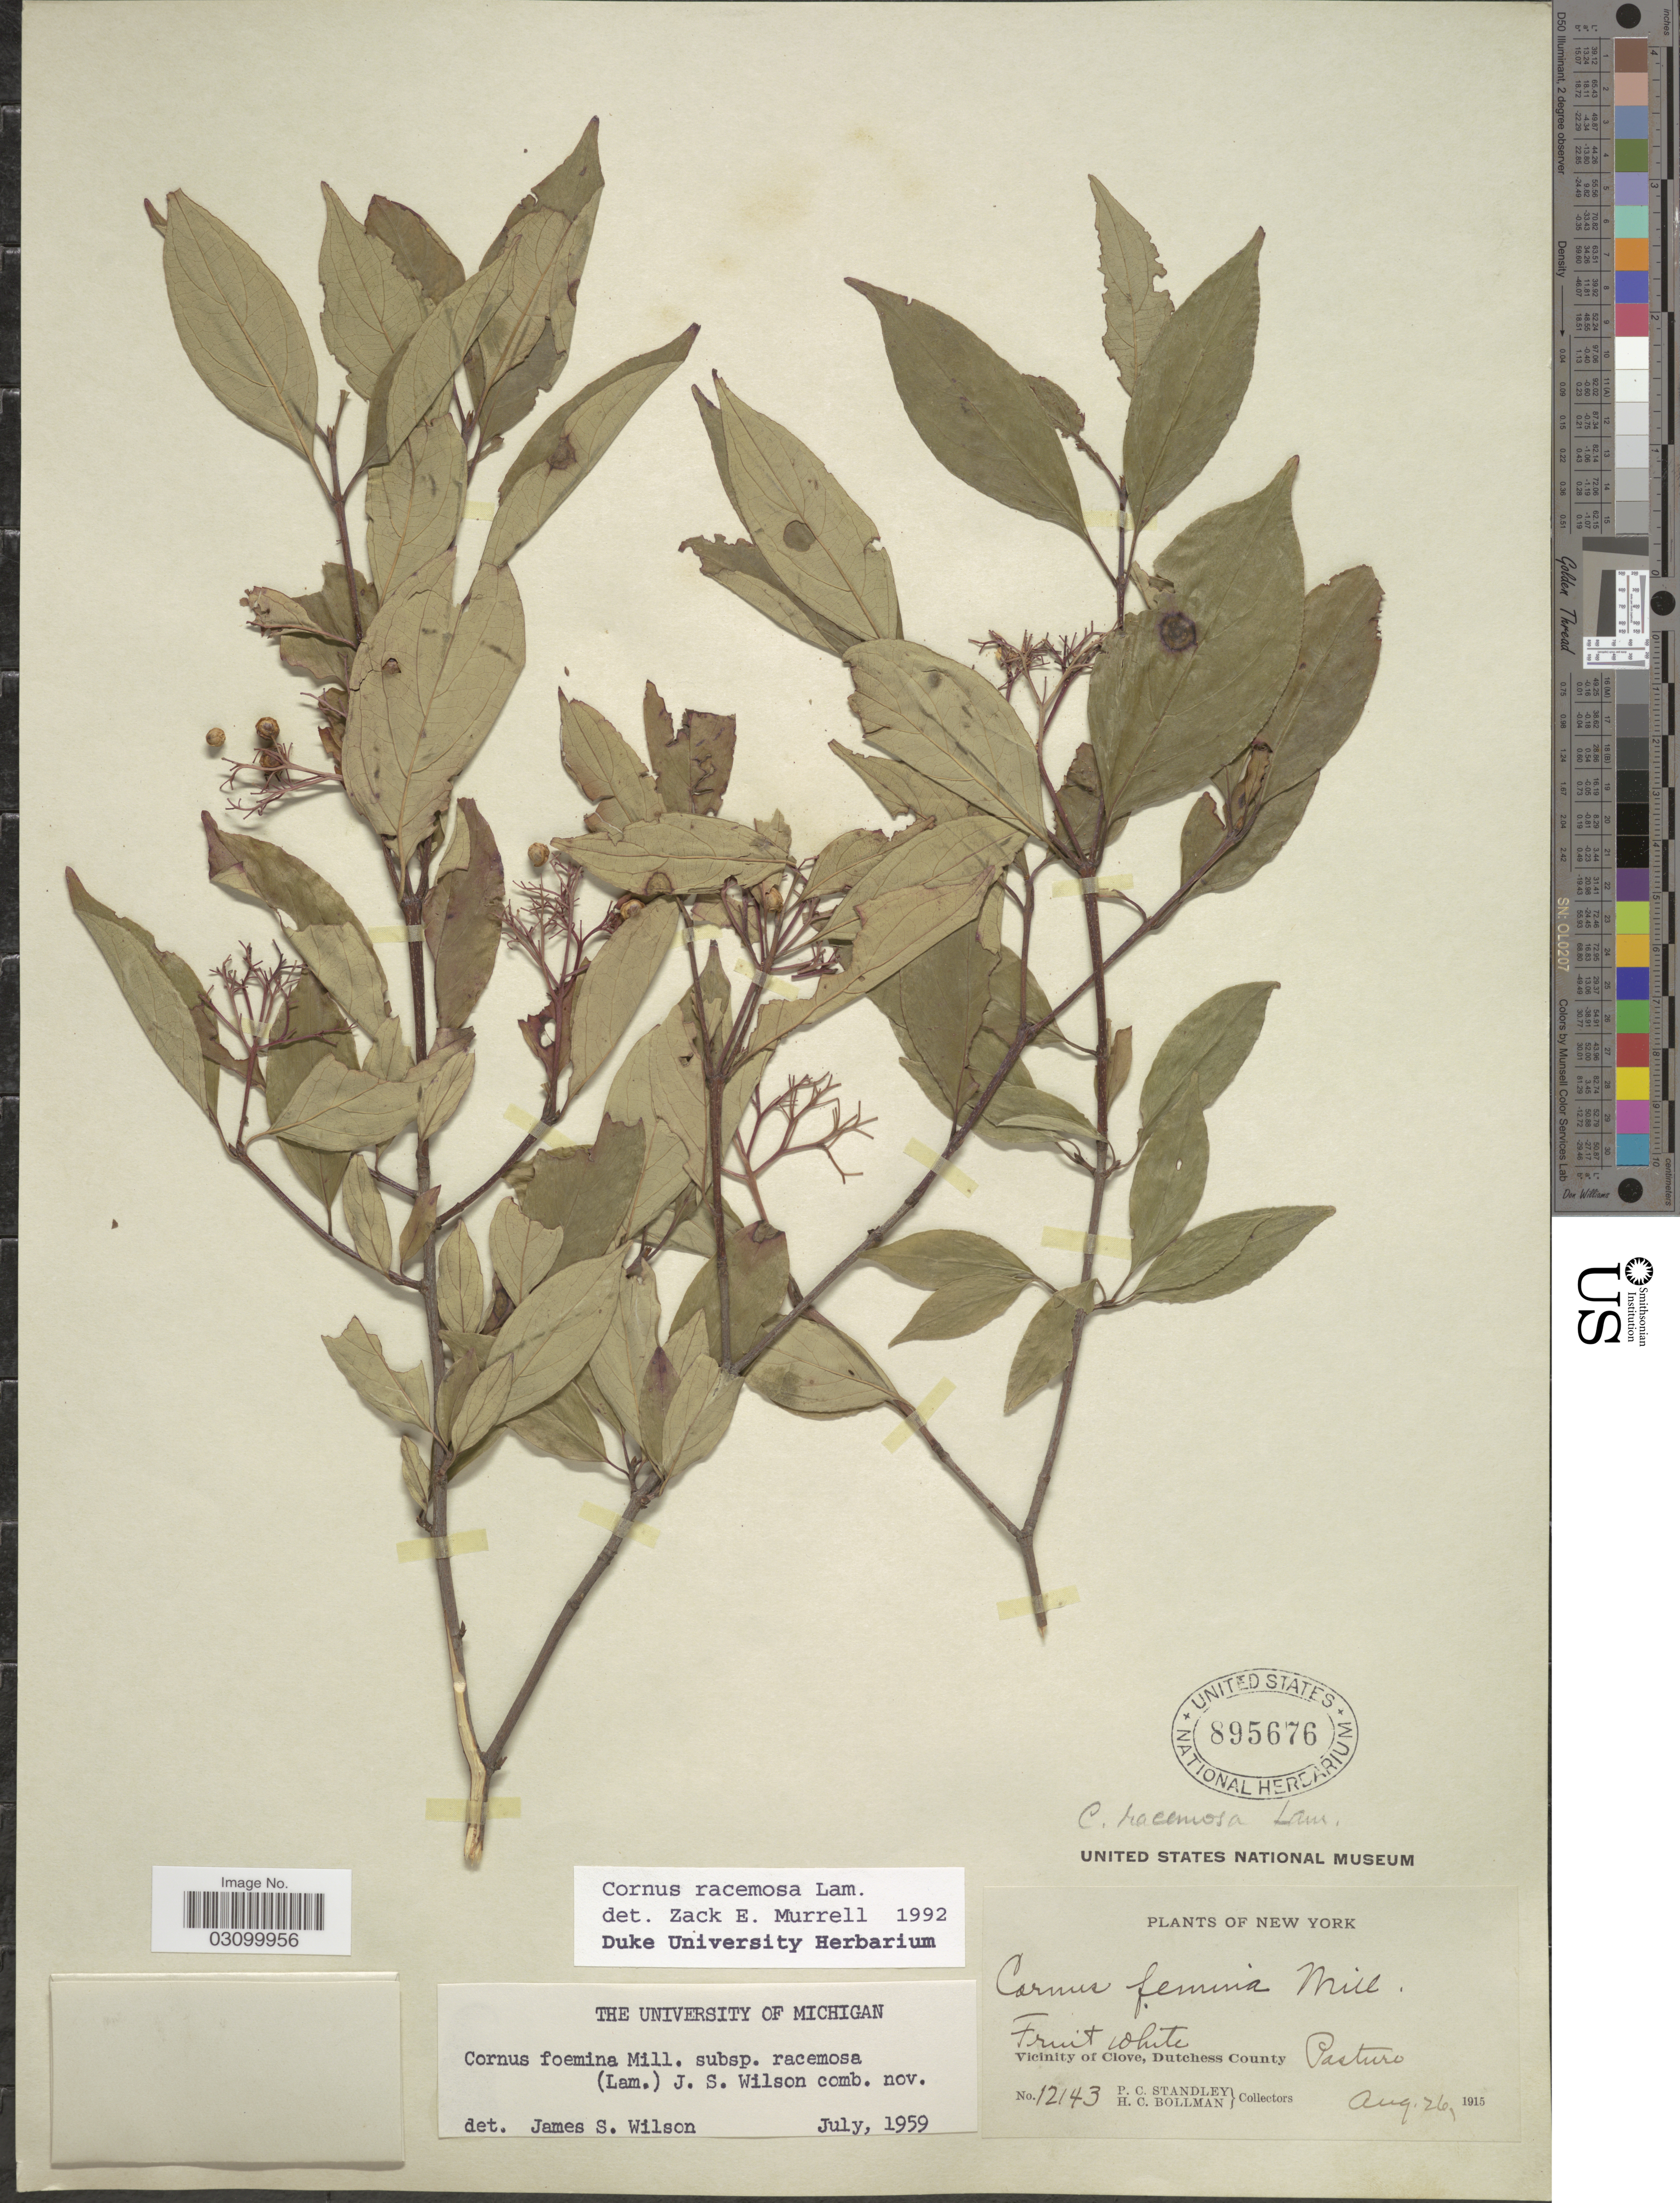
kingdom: Plantae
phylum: Tracheophyta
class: Magnoliopsida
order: Cornales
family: Cornaceae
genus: Cornus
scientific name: Cornus racemosa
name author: Lam.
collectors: P. C. Standley & H. C. Bollman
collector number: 12143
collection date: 1915-08-26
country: United States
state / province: New York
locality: Vicinity of Clove, Dutchess County. Pasturo.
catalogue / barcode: US 895676